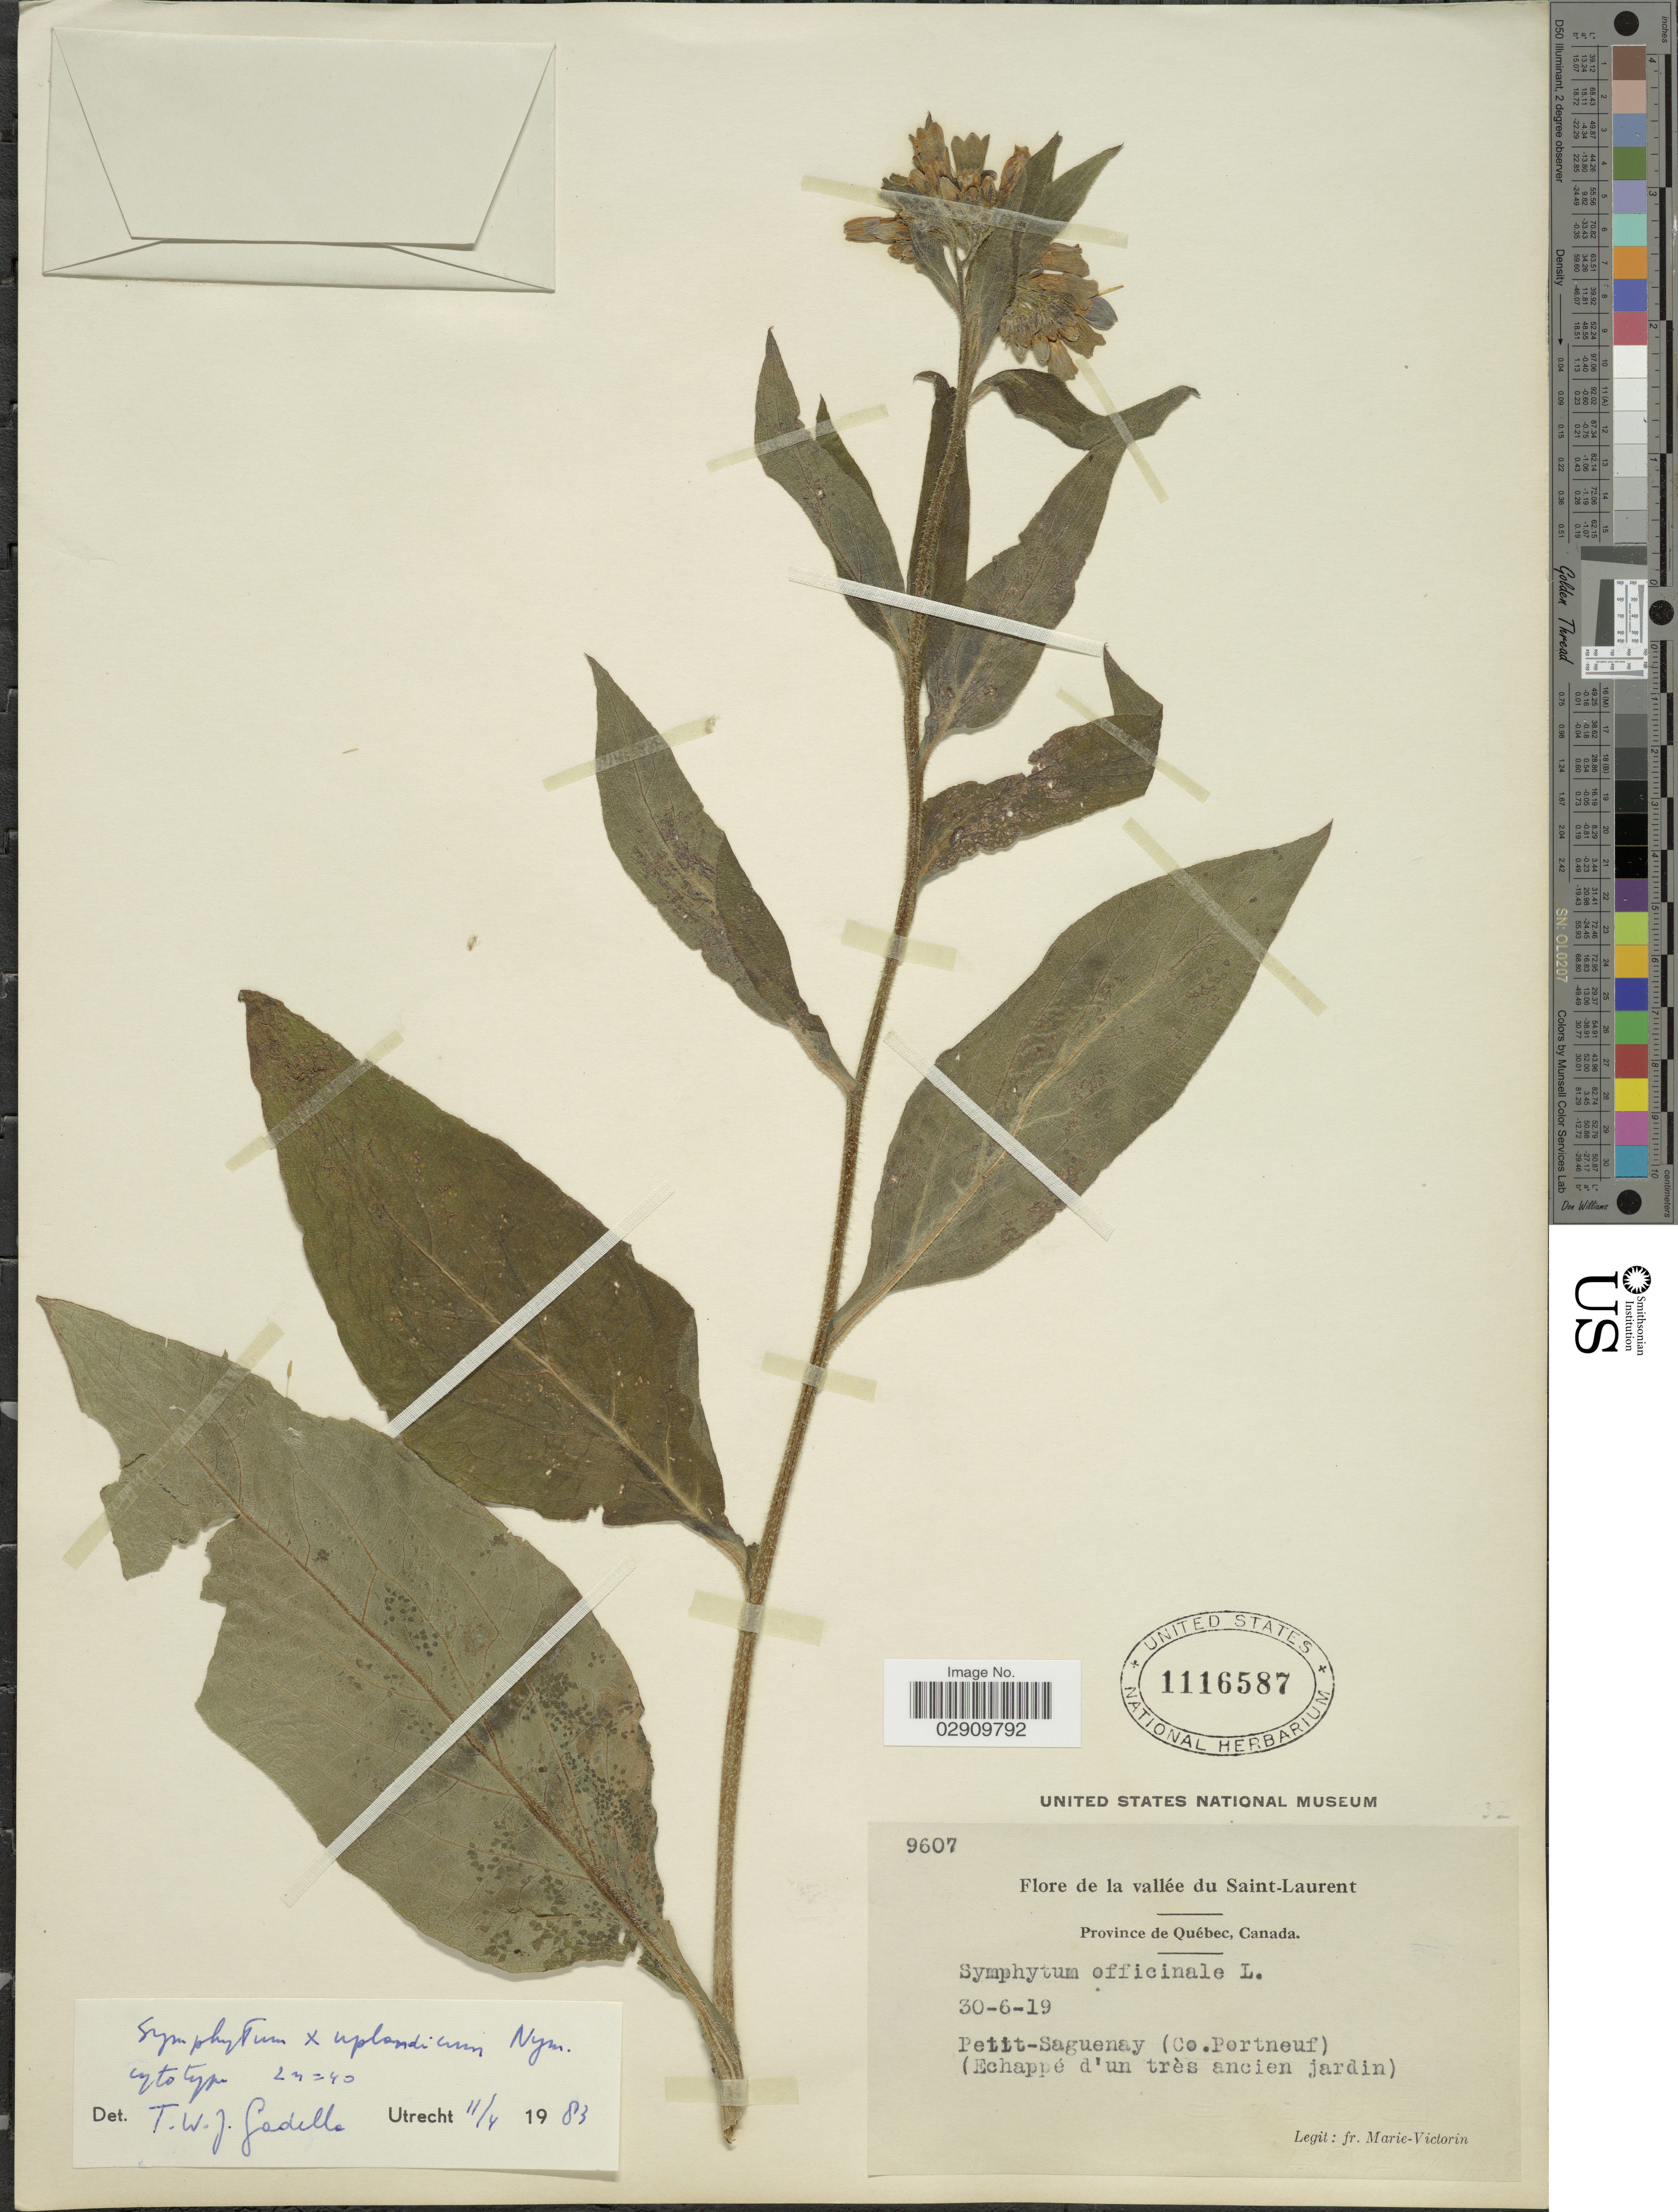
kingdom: Plantae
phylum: Tracheophyta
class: Magnoliopsida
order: Boraginales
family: Boraginaceae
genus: Symphytum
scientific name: Symphytum uplandicum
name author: Nyman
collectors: F. Marie-Victorin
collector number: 9607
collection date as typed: Transcribed d/m/y: 30/6/19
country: Canada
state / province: Quebec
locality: La vallée du Saint-Laurent, Petit-Saguenay (Co. Portneuf).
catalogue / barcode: US 1116587